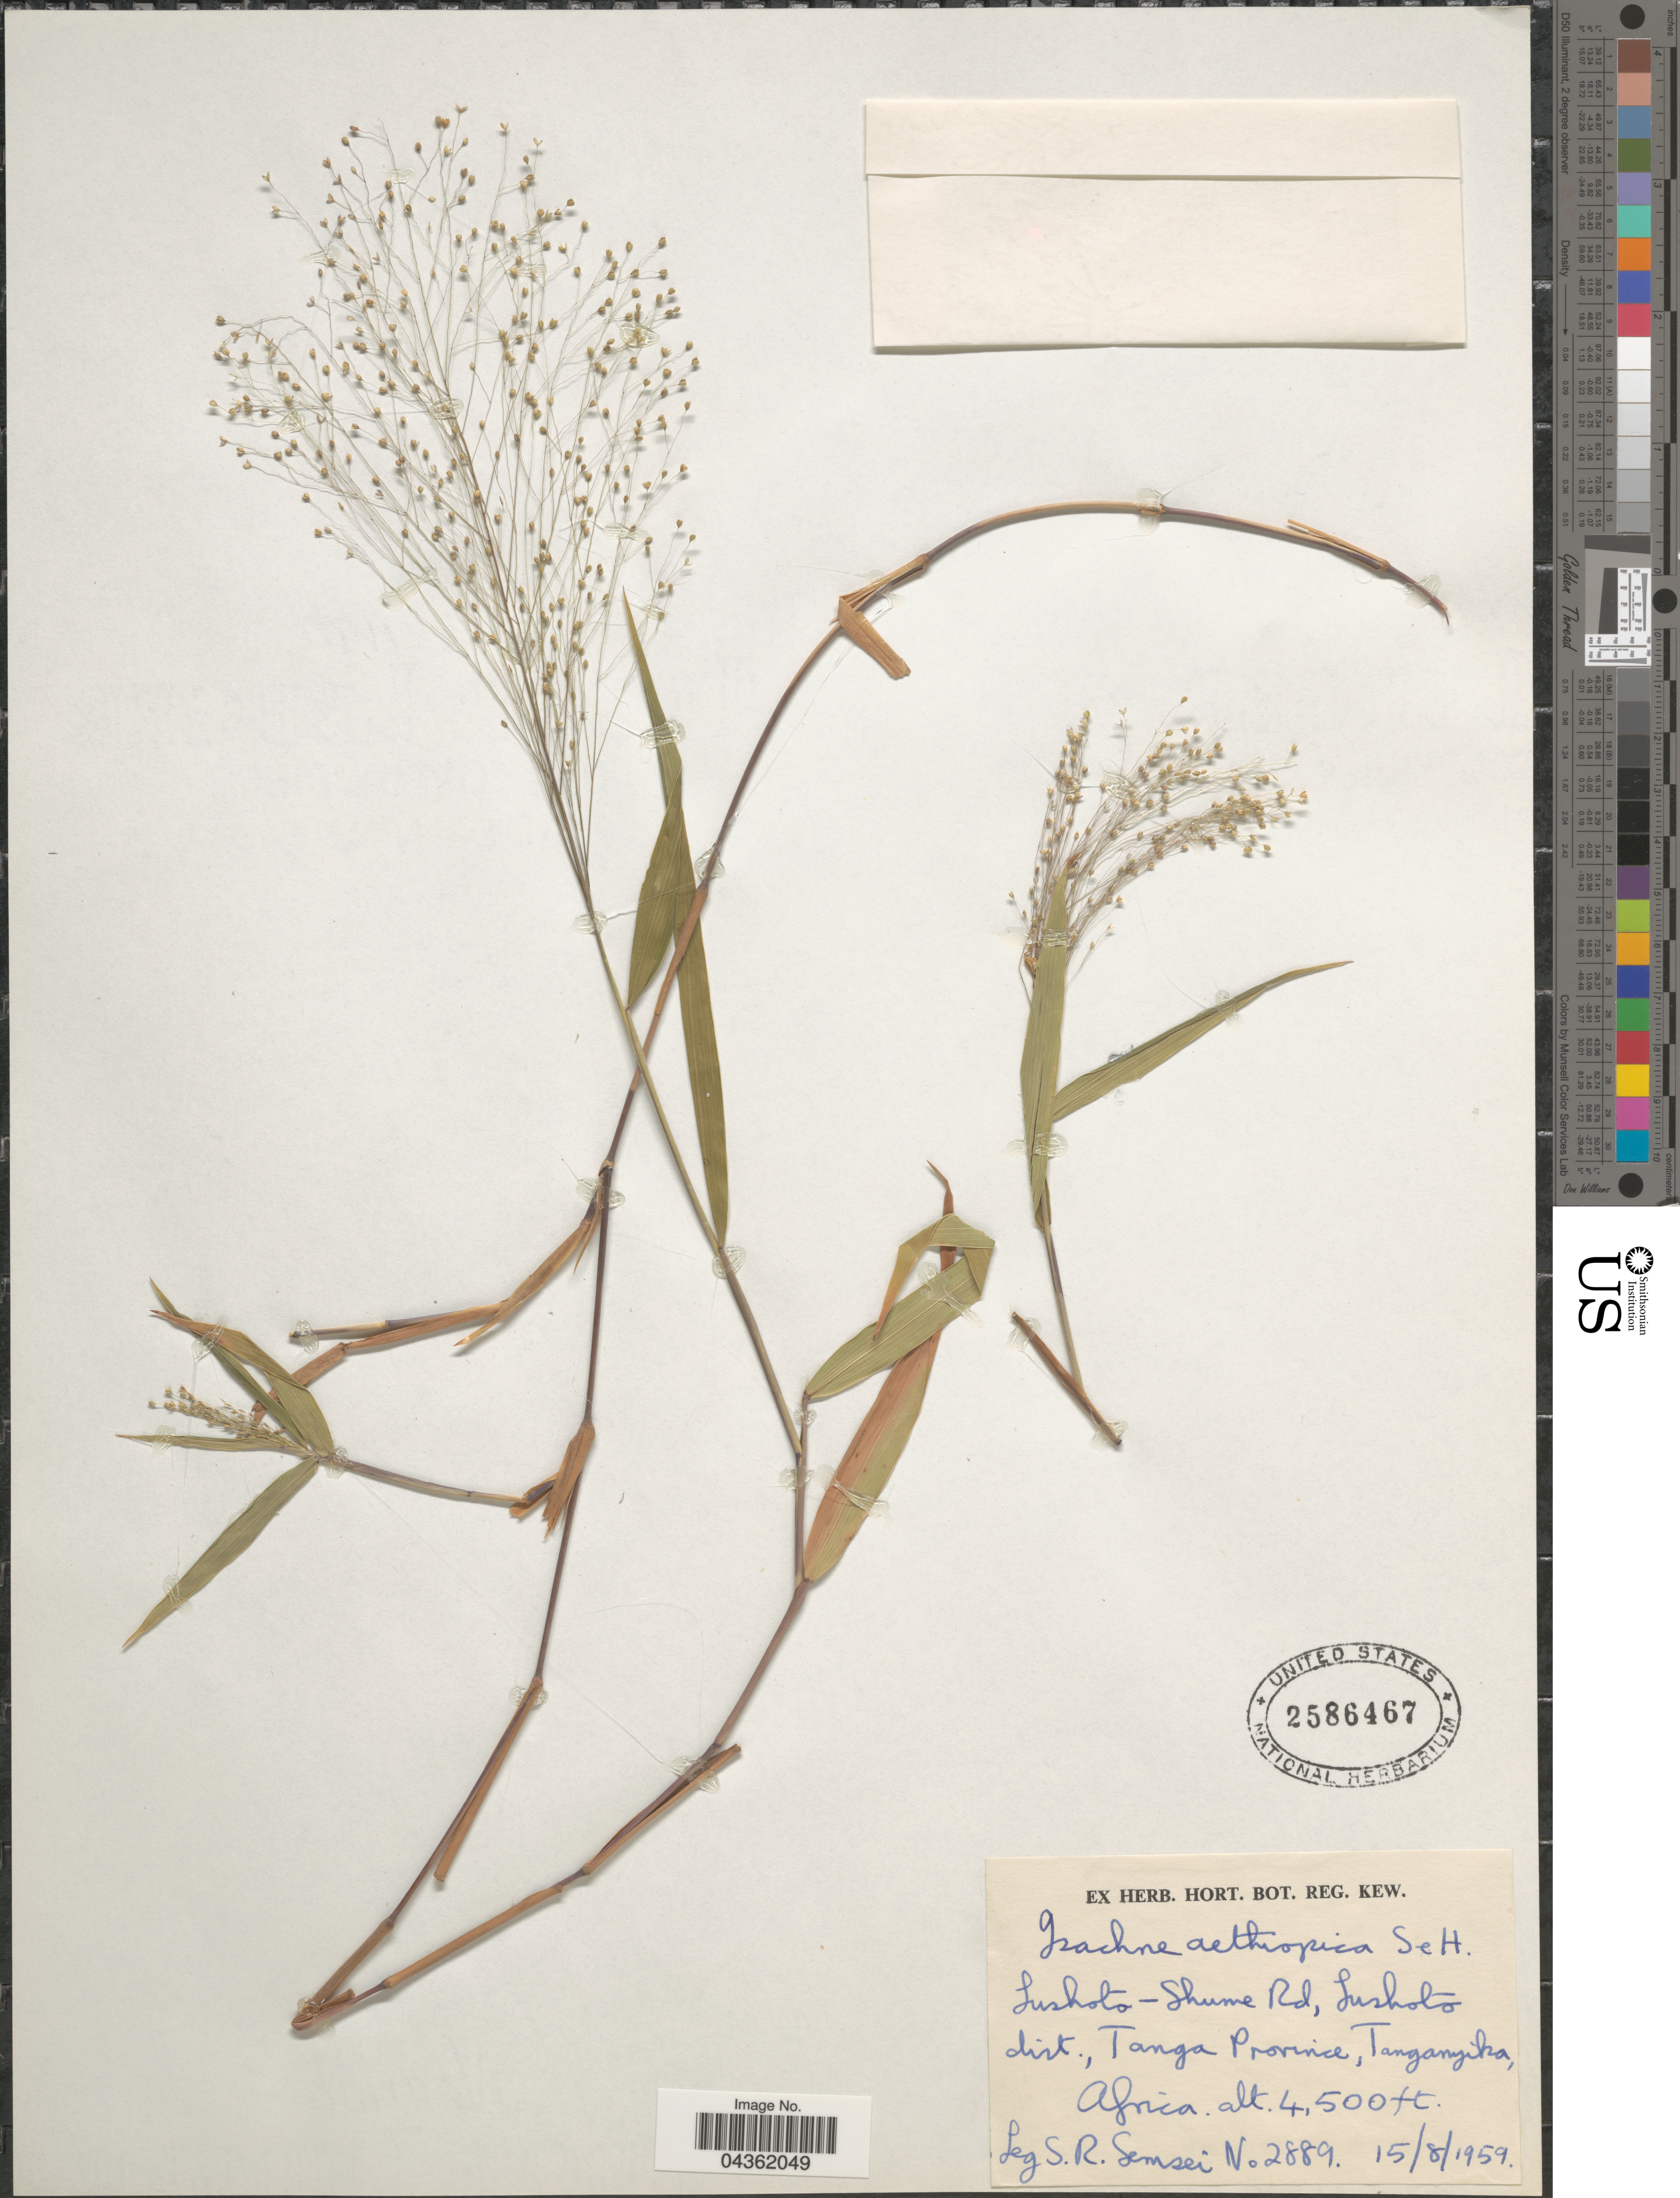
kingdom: Plantae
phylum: Tracheophyta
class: Liliopsida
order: Poales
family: Poaceae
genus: Isachne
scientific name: Isachne mauritiana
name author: Kunth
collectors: S. Semsei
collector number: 2889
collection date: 1959-08-15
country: Tanzania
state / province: Tanga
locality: Lushoto - Shume Rd, Lushoto dist., Tanga Province, Tanganyika.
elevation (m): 1372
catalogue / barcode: US 2586467